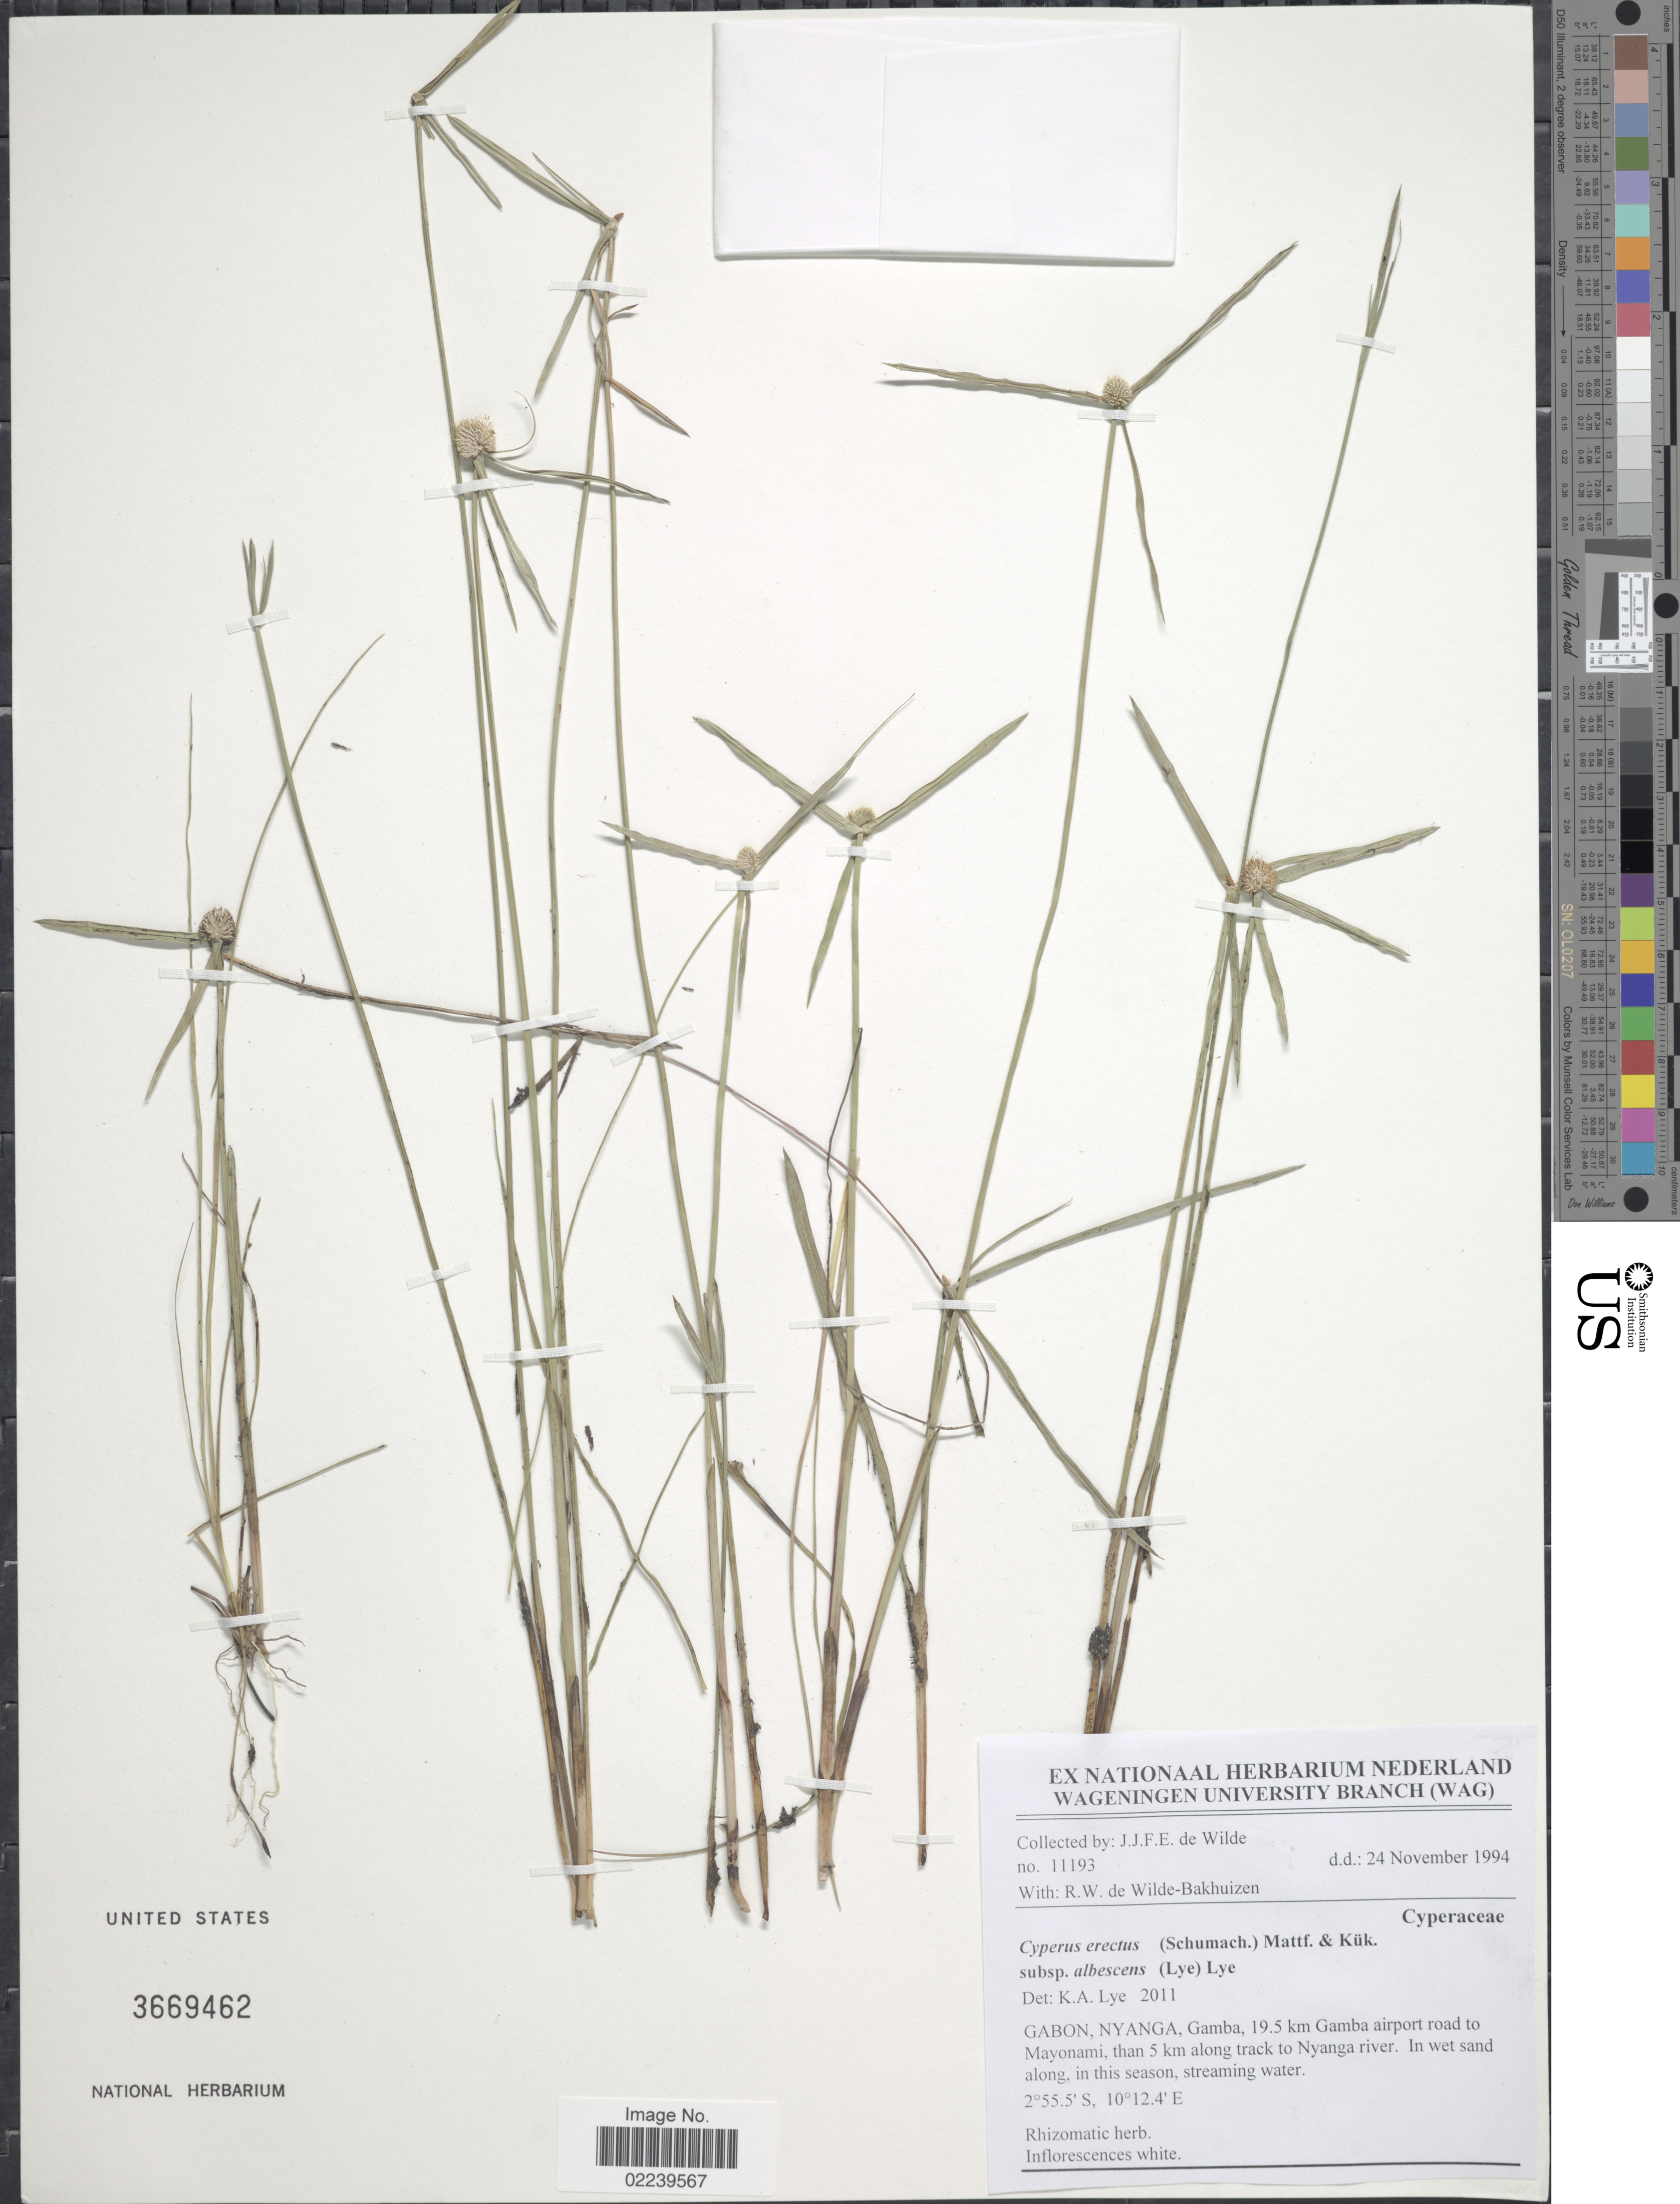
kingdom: Plantae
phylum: Tracheophyta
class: Liliopsida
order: Poales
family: Cyperaceae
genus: Cyperus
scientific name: Cyperus erectus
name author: (Schumach.) Mattf. & Kük.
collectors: J.J. de Wilde & R. Wilde-Bakhuizen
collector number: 11193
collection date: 1994-11-24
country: Gabon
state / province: Nyanga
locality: Gamba, 19.95 km Gamba airport road to Mayonami, than 5 km along ravk to Nyanga river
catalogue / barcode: US 3669462